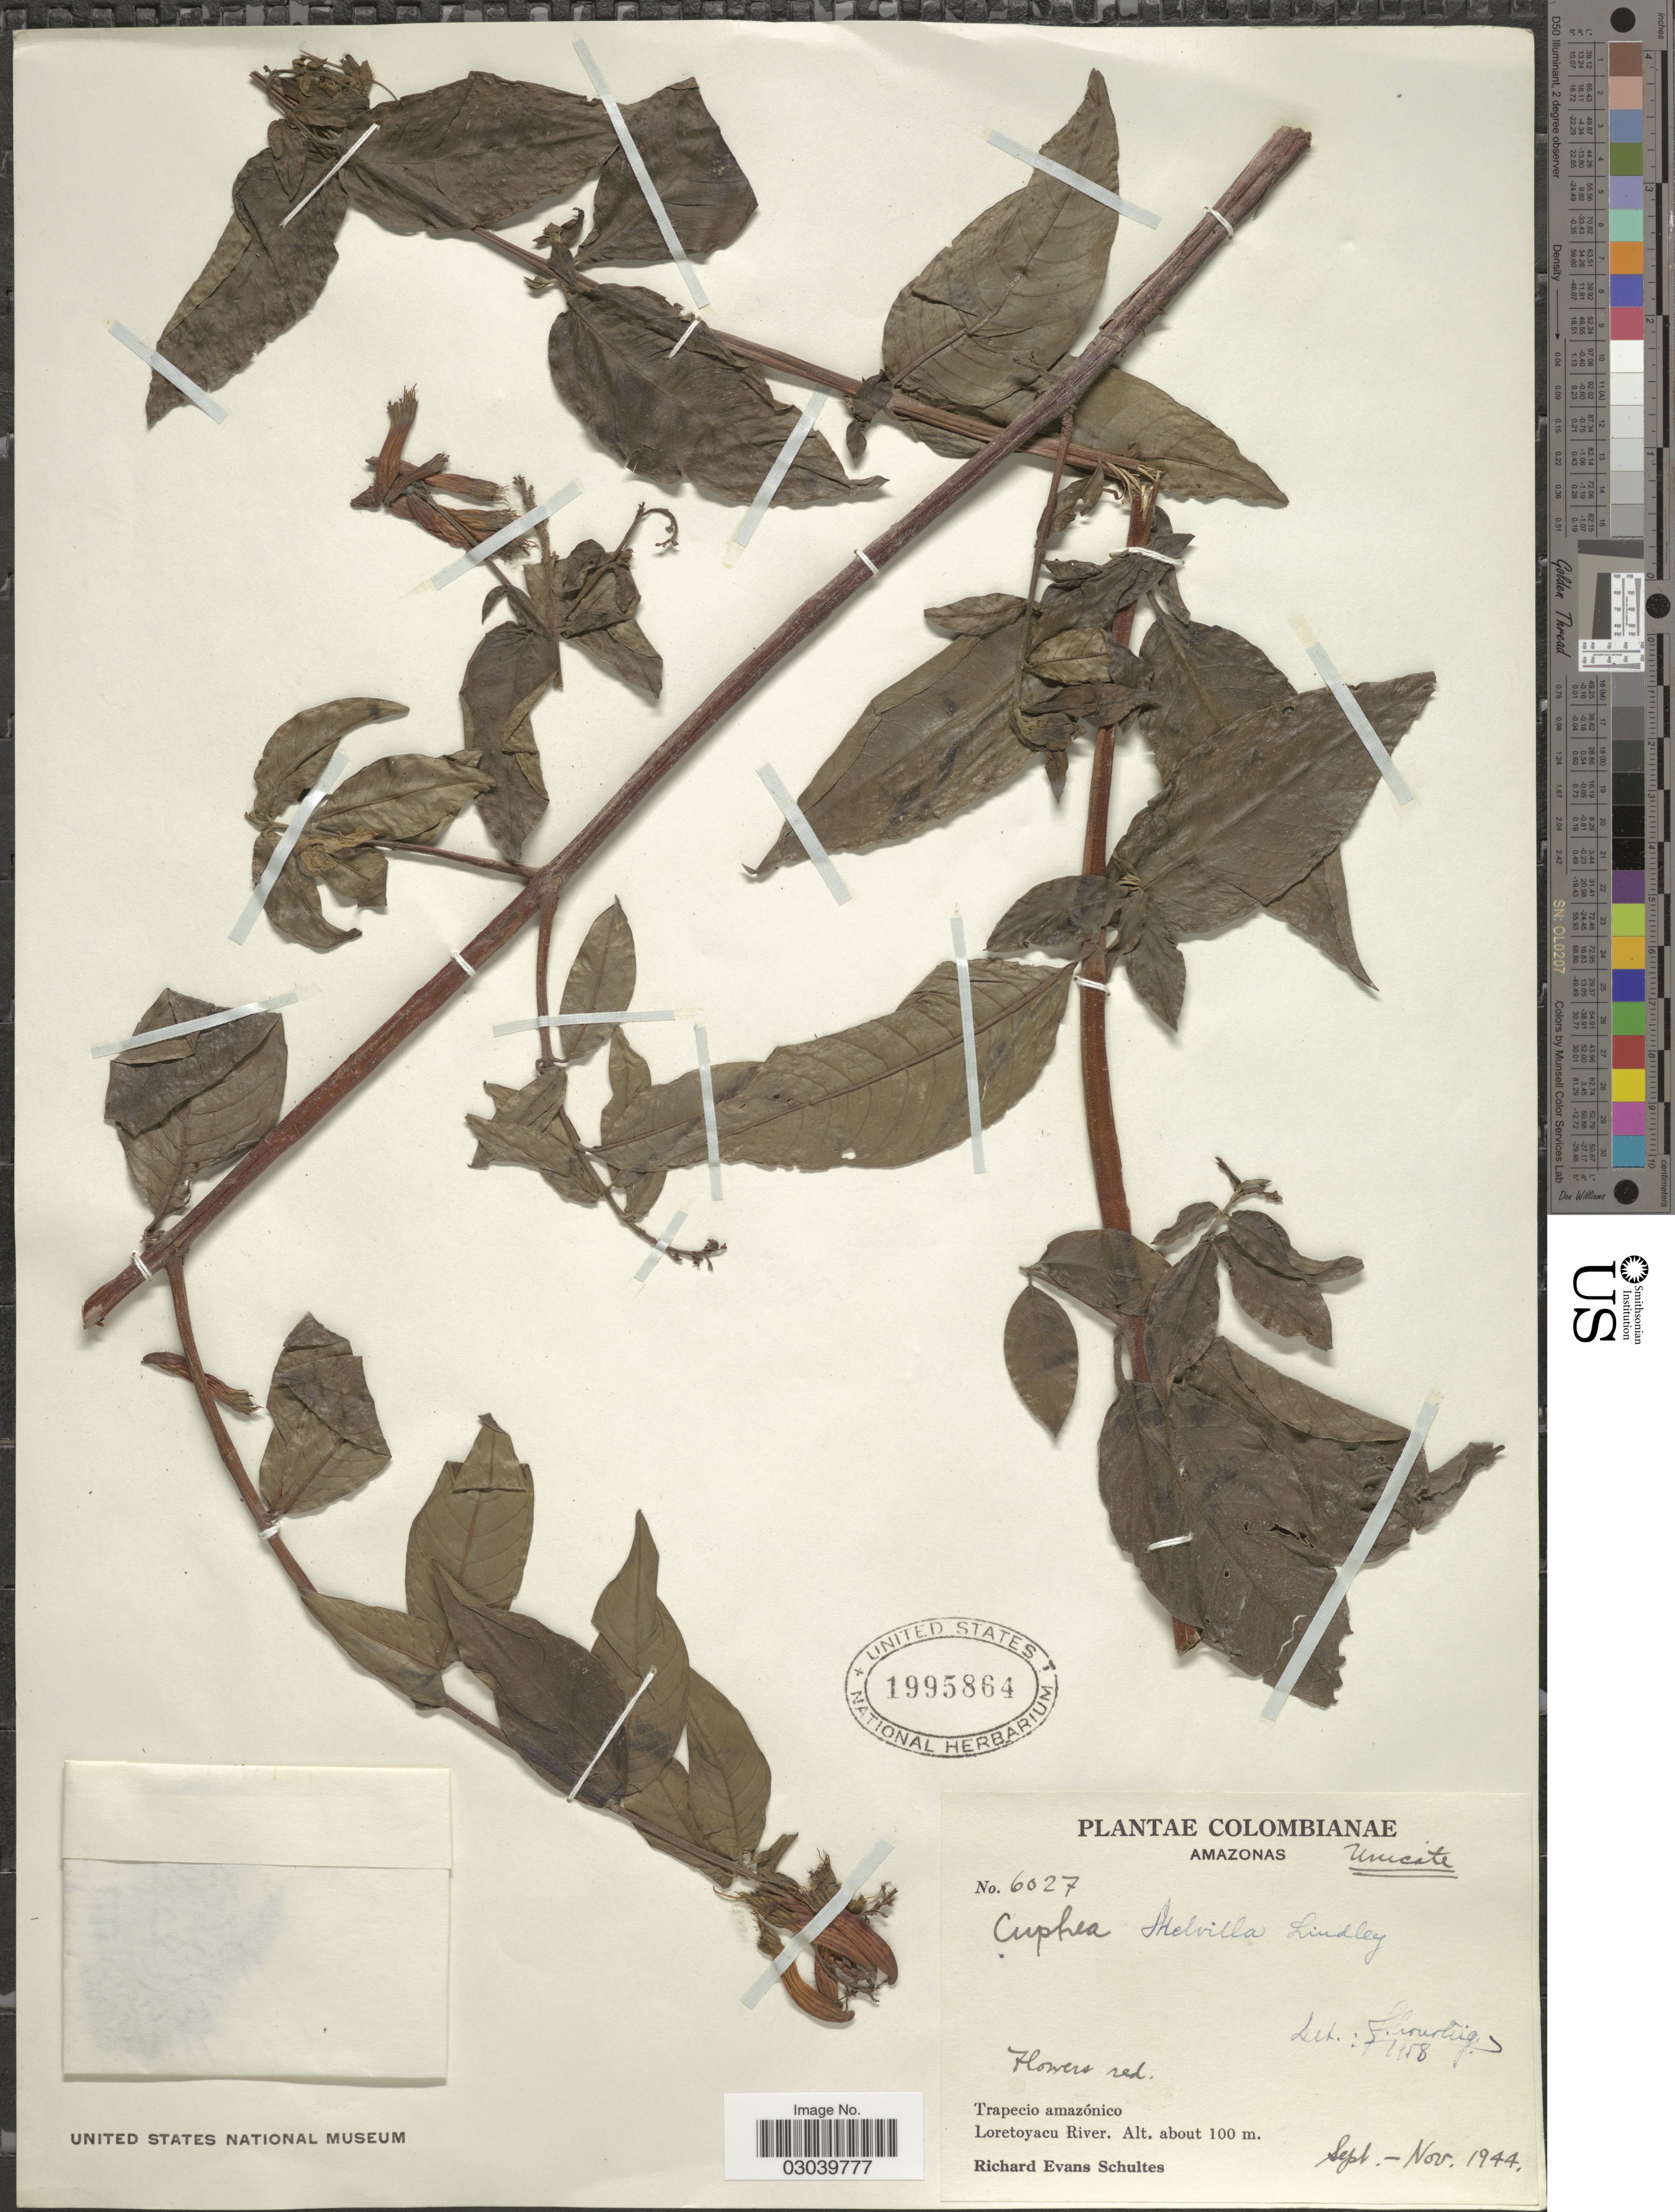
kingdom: Plantae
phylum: Tracheophyta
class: Magnoliopsida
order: Myrtales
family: Lythraceae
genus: Cuphea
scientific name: Cuphea melvilla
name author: Lindl.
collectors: R. E. Schultes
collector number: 6027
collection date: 1944-09/1944-11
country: Colombia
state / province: Amazônas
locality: Trapecio amazónico. Loretoyacu River.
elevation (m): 100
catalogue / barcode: US 1995864